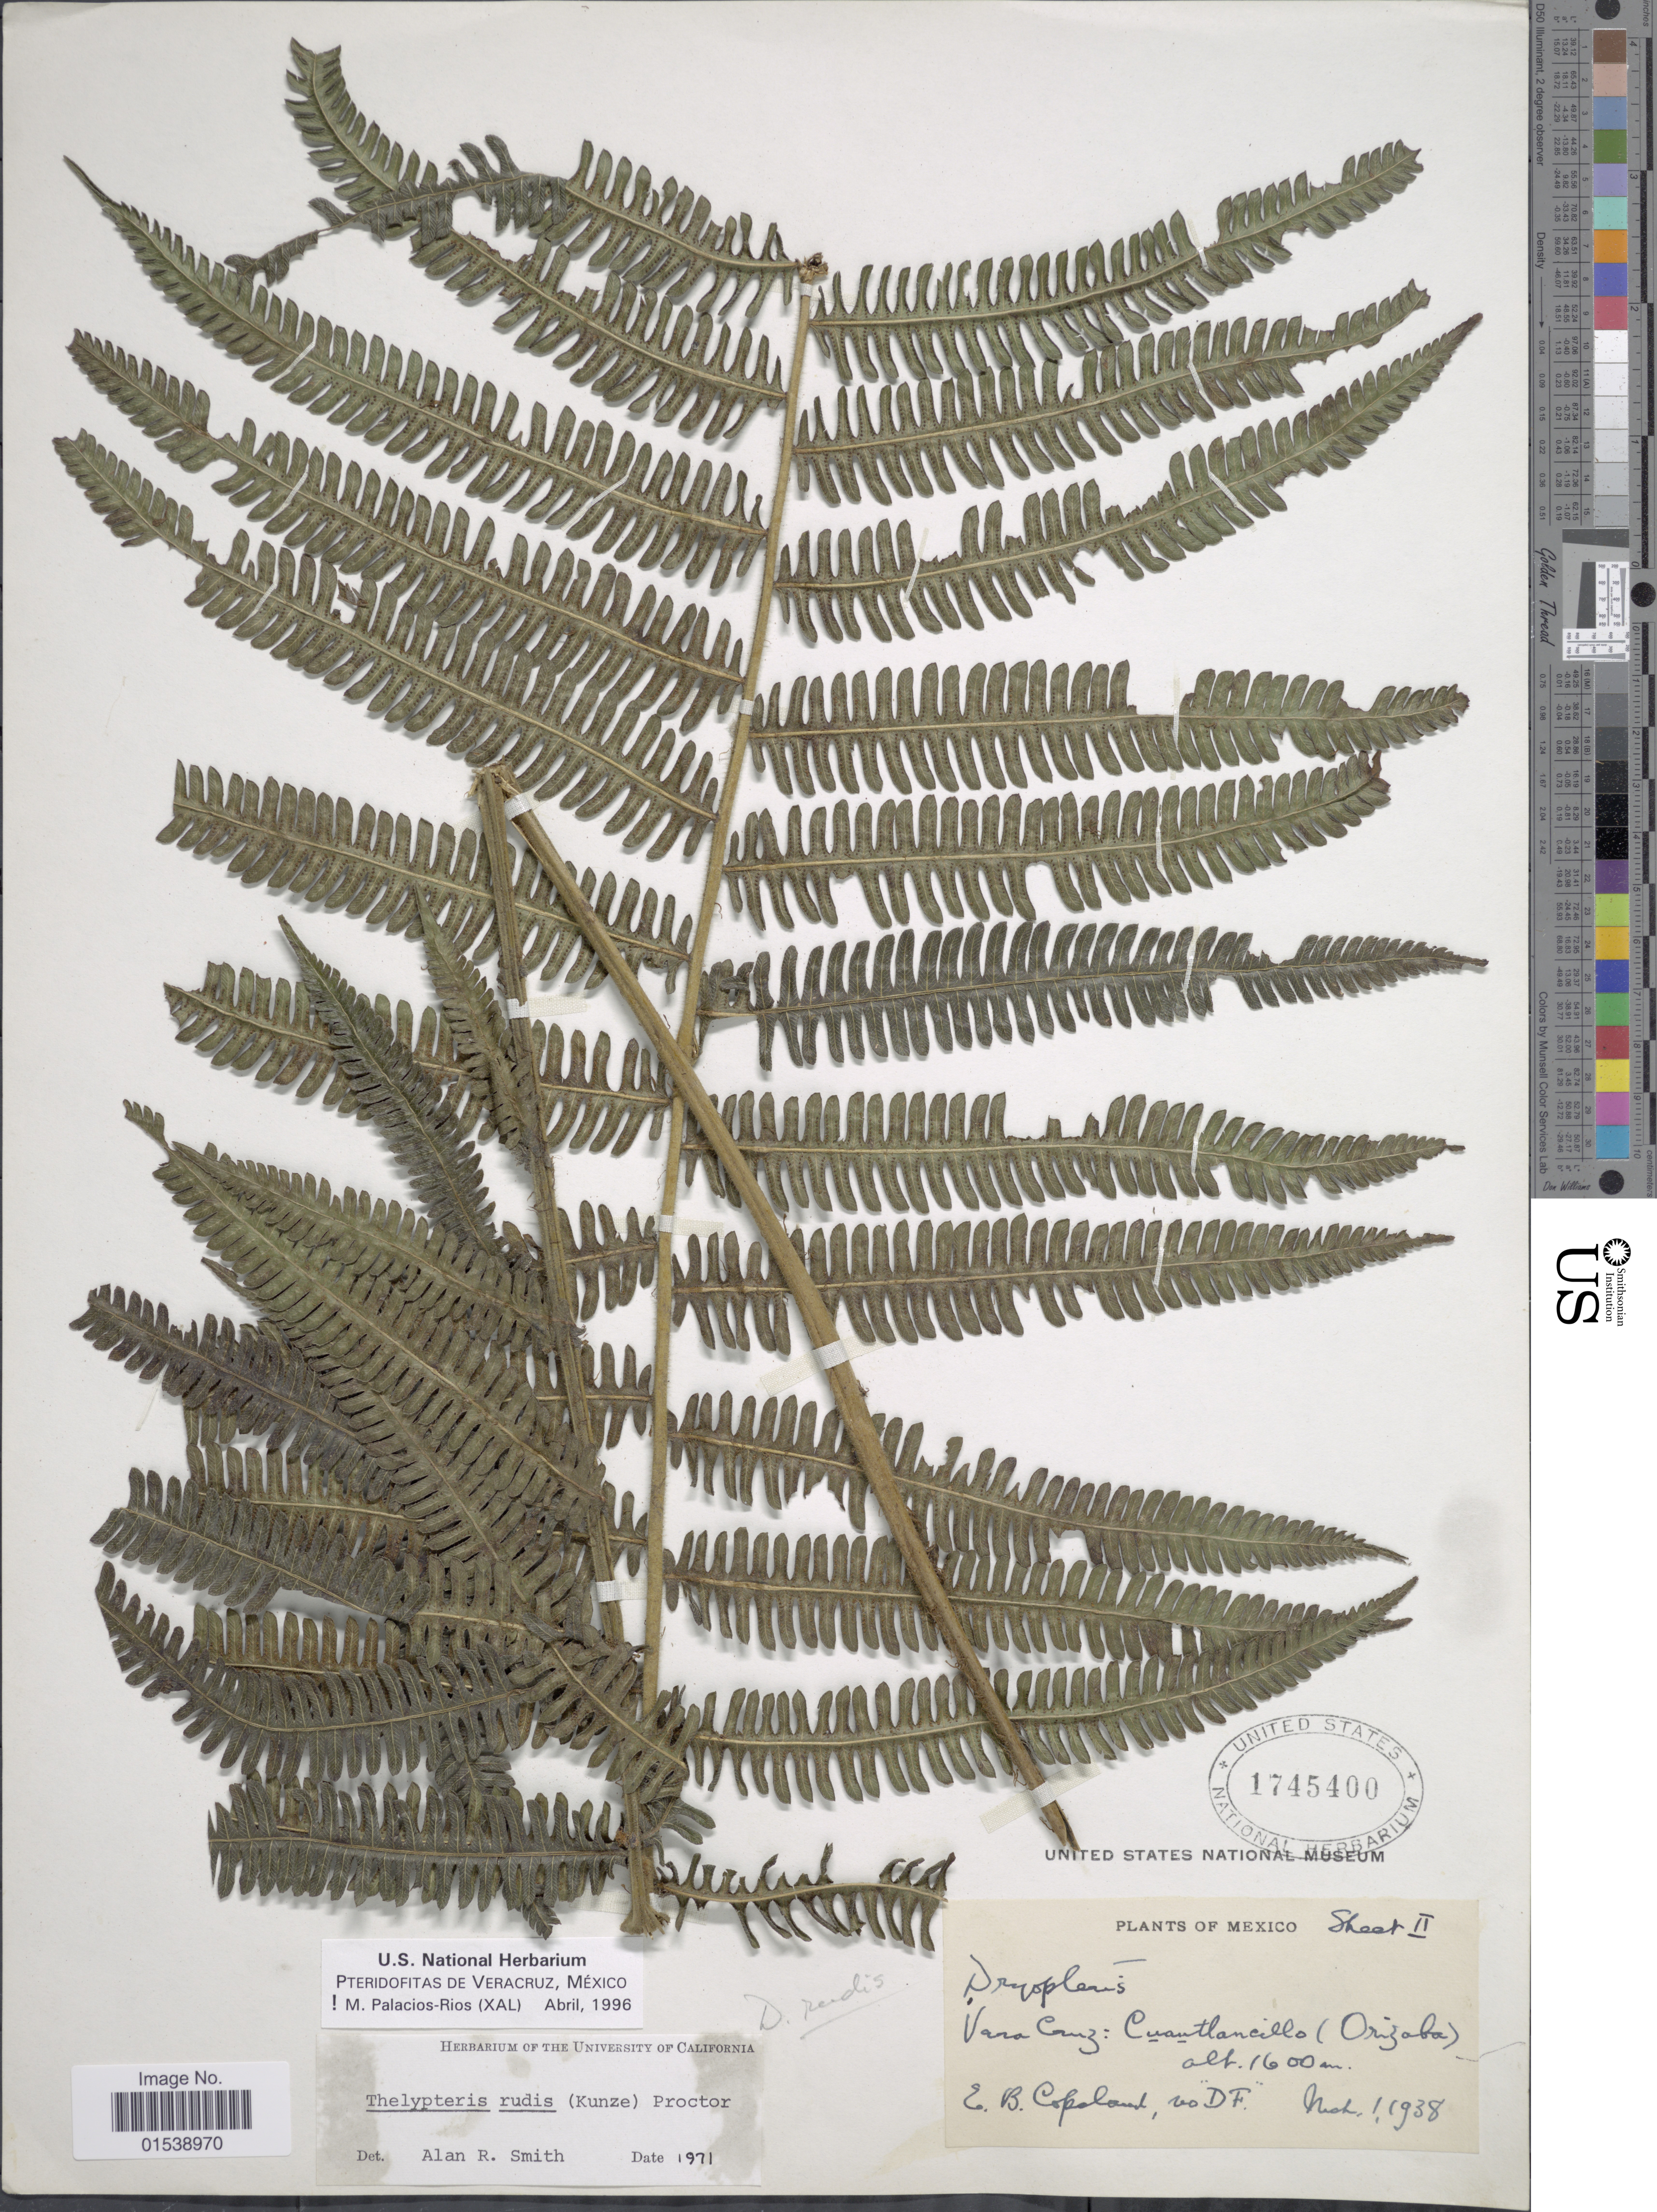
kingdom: Plantae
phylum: Tracheophyta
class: Polypodiopsida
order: Polypodiales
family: Thelypteridaceae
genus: Amauropelta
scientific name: Amauropelta rudis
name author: (Kunze) Pic. Serm.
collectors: E. B. Copeland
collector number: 60DF*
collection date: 1938-03-01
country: Mexico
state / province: Veracruz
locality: Vera Cruz: Cuautlancillo (Orizaba)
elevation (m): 1600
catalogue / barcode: US 1745400